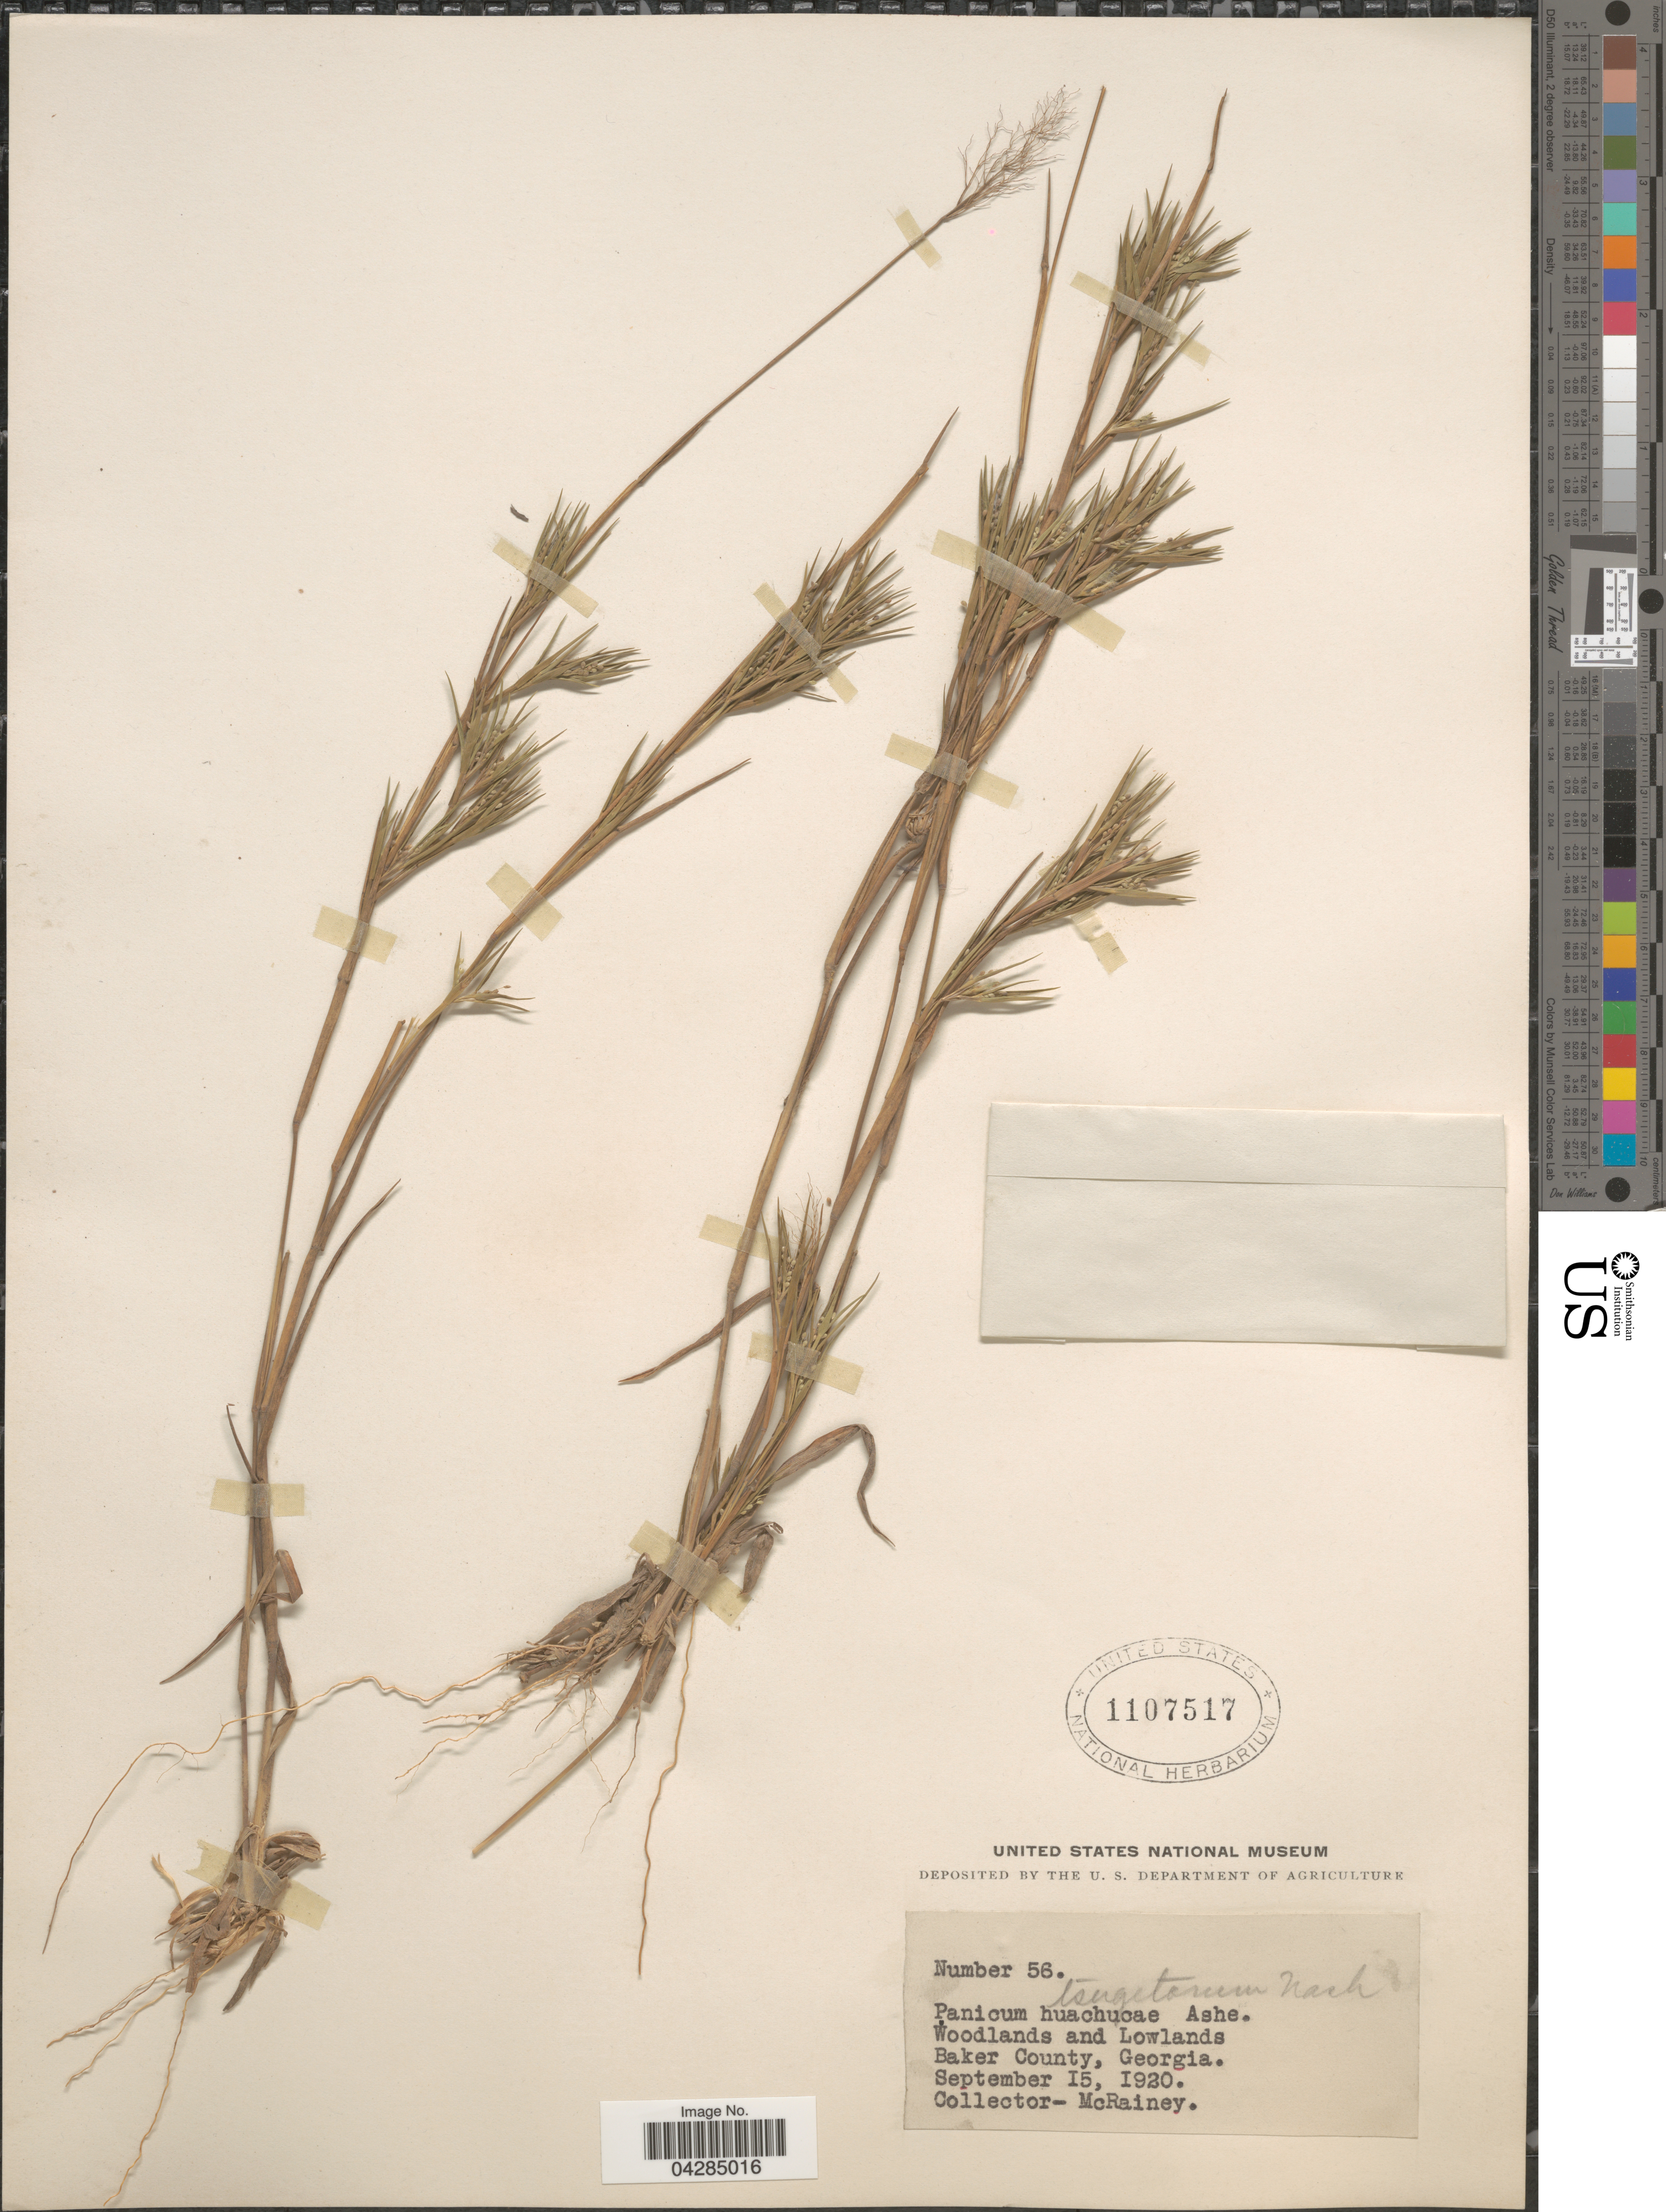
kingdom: Plantae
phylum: Tracheophyta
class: Liliopsida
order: Poales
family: Poaceae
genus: Dichanthelium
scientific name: Dichanthelium portoricense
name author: (Desv. ex Ham.) B.F. Hansen & Wunderlin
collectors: McRainey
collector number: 56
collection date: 1920-09-15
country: United States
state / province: Georgia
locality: Woodlands and Lowlands. Baker County.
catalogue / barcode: US 1107517